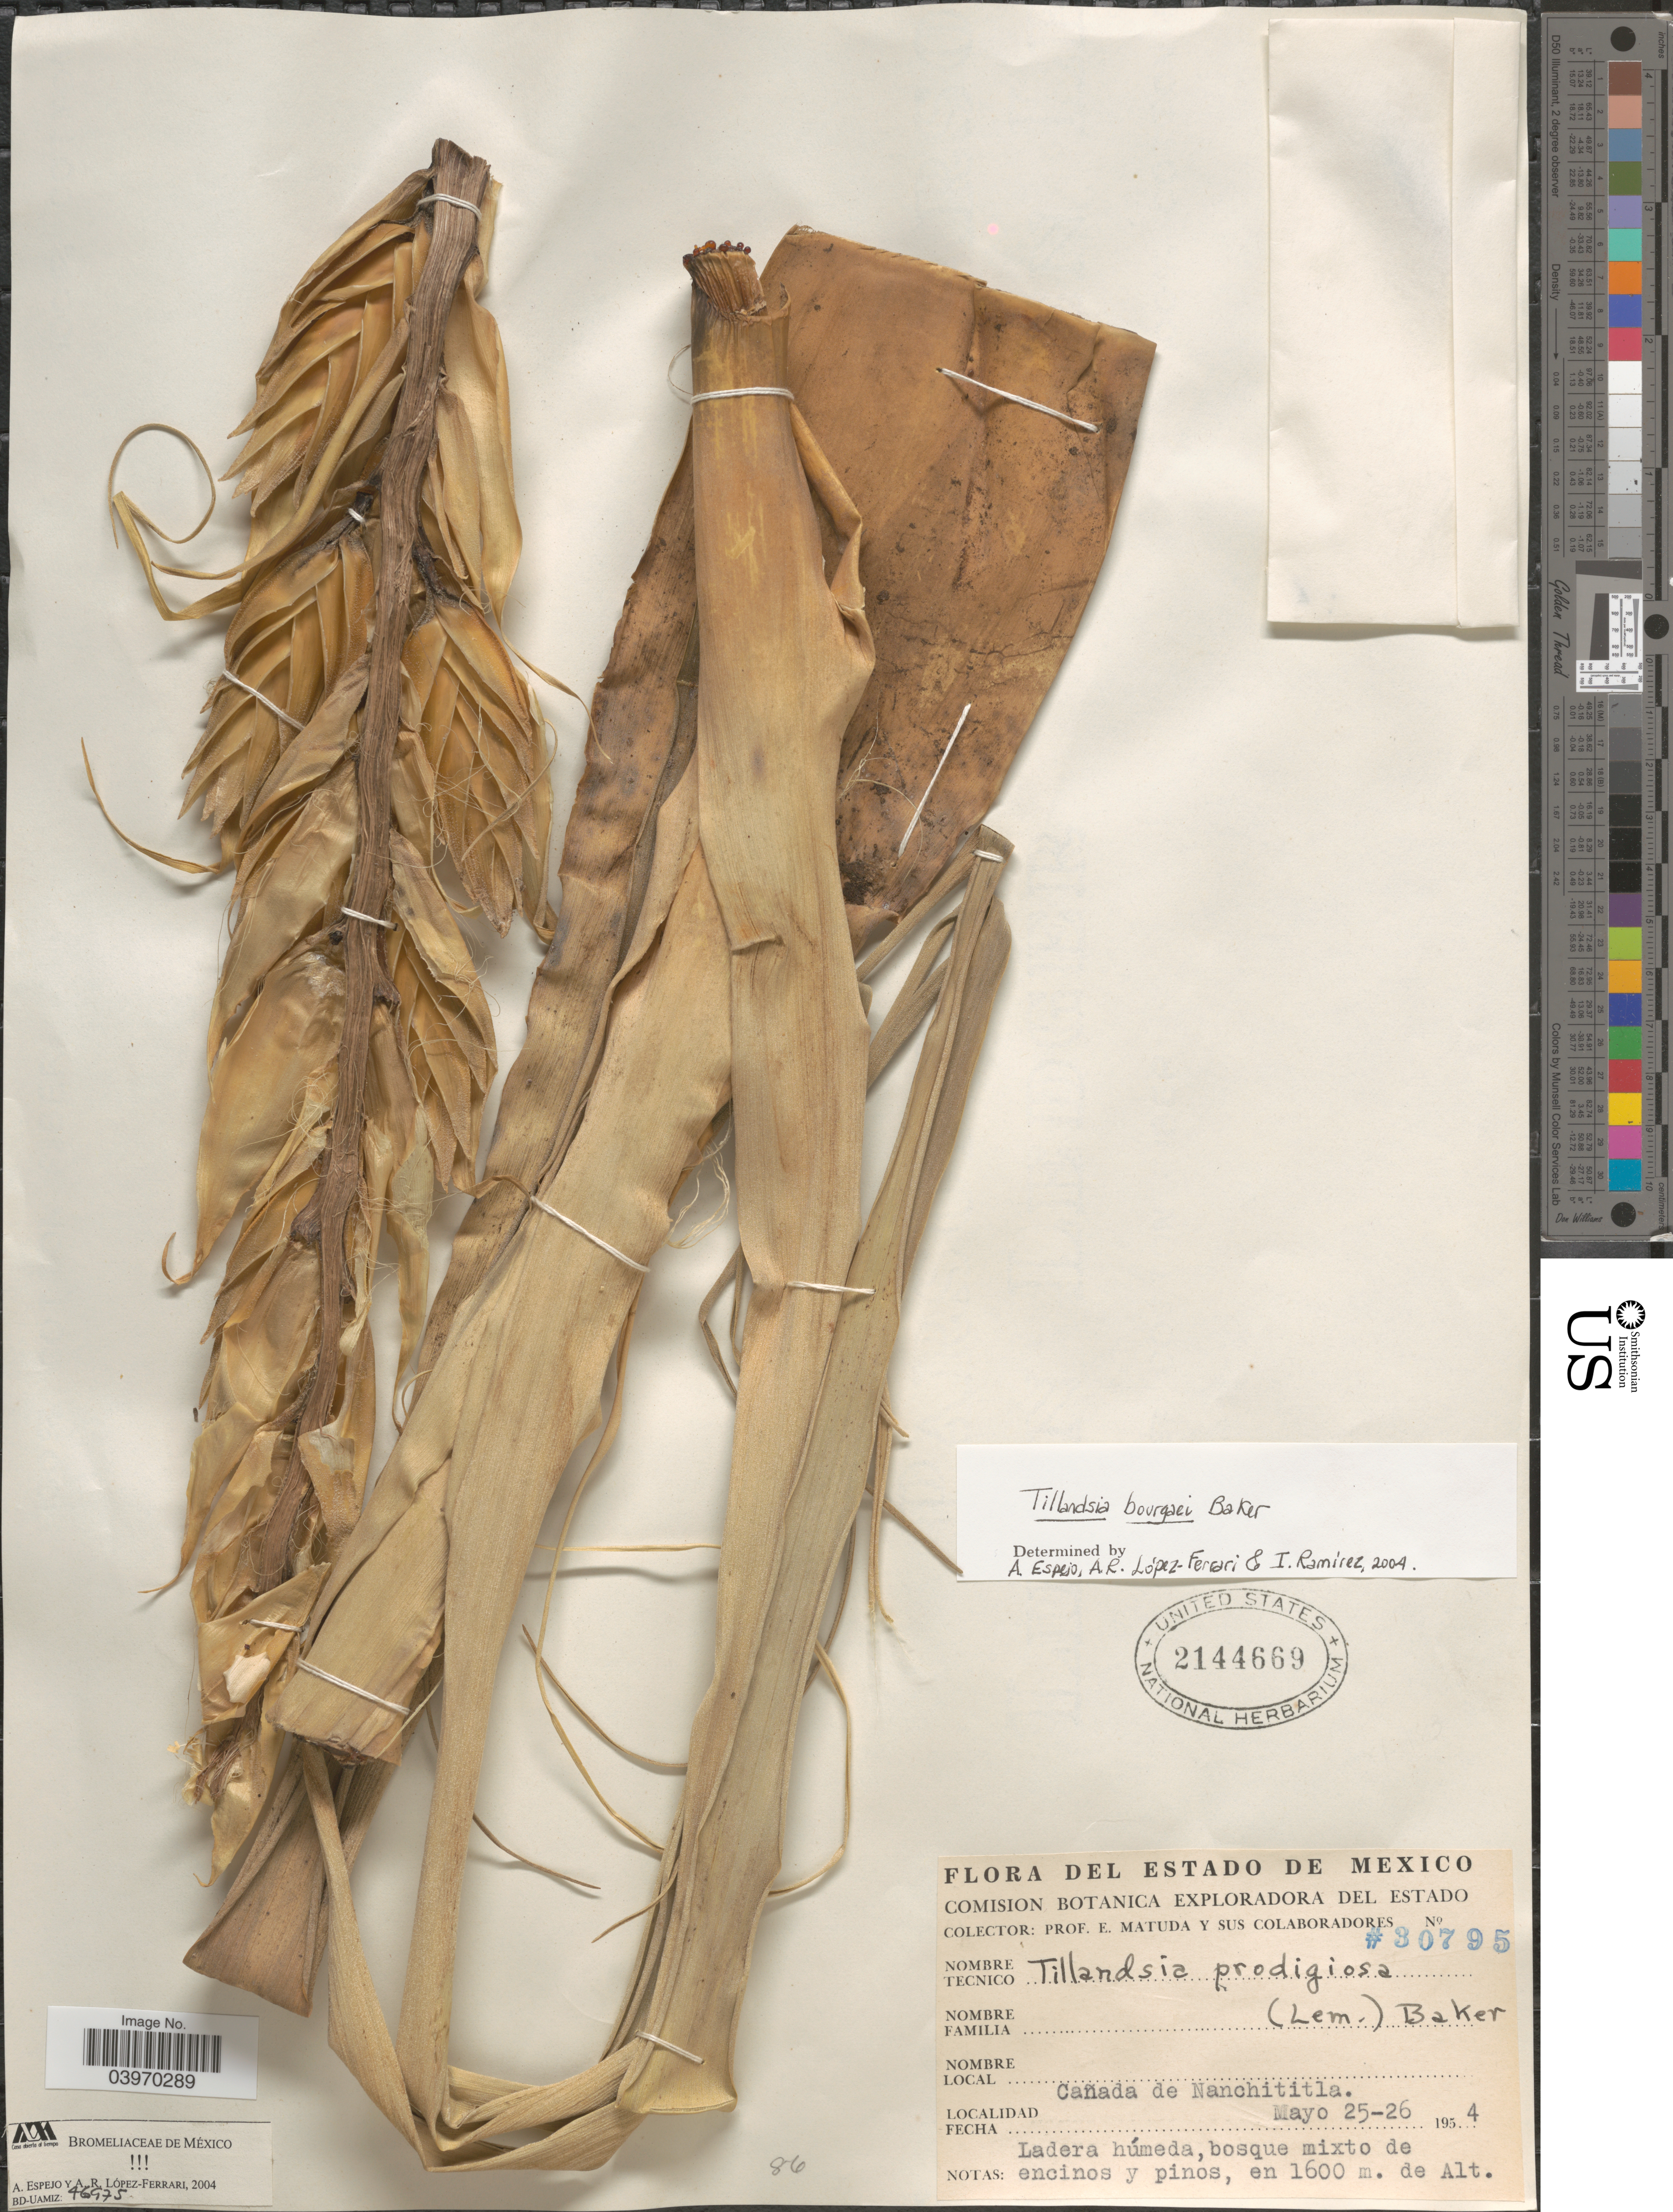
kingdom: Plantae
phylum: Tracheophyta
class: Liliopsida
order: Poales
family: Bromeliaceae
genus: Tillandsia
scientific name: Tillandsia bourgaei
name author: Baker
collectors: E. Matuda & Sus Colaboradores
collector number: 30795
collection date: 1954-05-25/1954-05-26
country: Mexico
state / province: México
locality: Cañada de Nanchititla.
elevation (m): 1600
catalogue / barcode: US 2144669